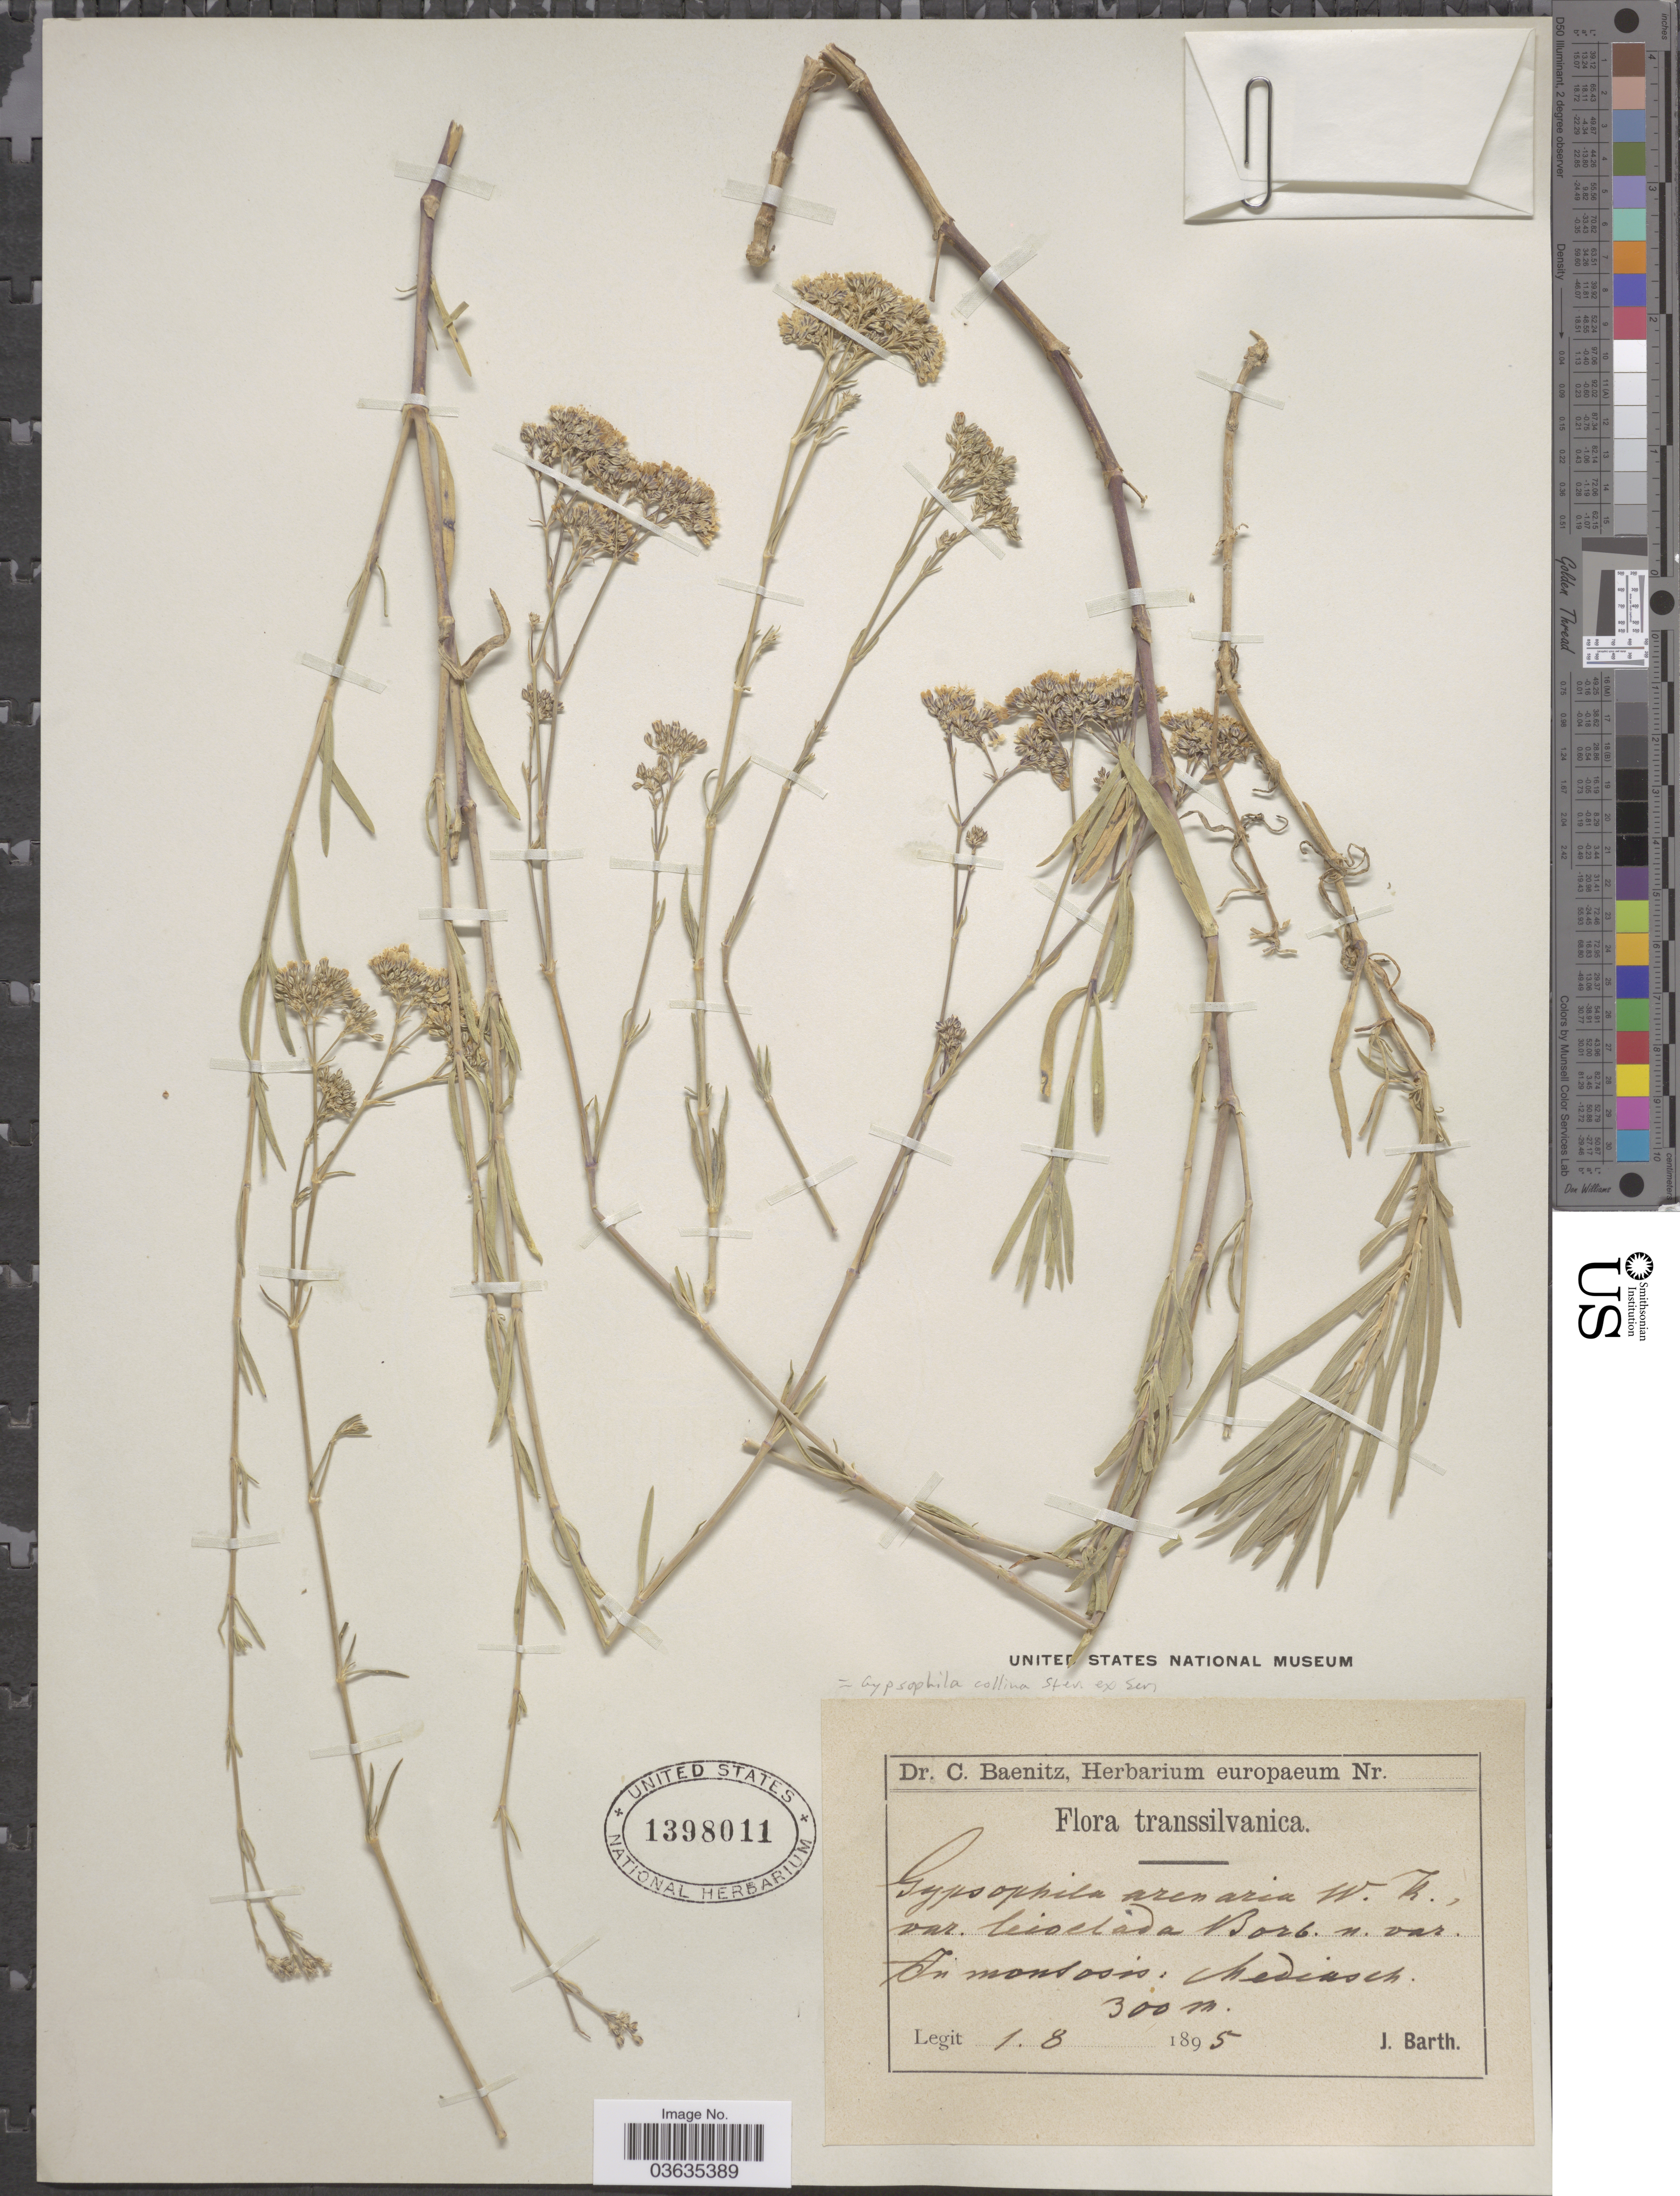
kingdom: Plantae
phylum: Tracheophyta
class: Magnoliopsida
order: Caryophyllales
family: Caryophyllaceae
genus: Gypsophila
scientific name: Gypsophila collina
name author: Steven ex Ser.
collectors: J. Barth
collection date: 1895-08-01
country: Romania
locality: Transsilvanica. In montosis: Medinsch [interpreted].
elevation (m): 300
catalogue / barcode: US 1398011